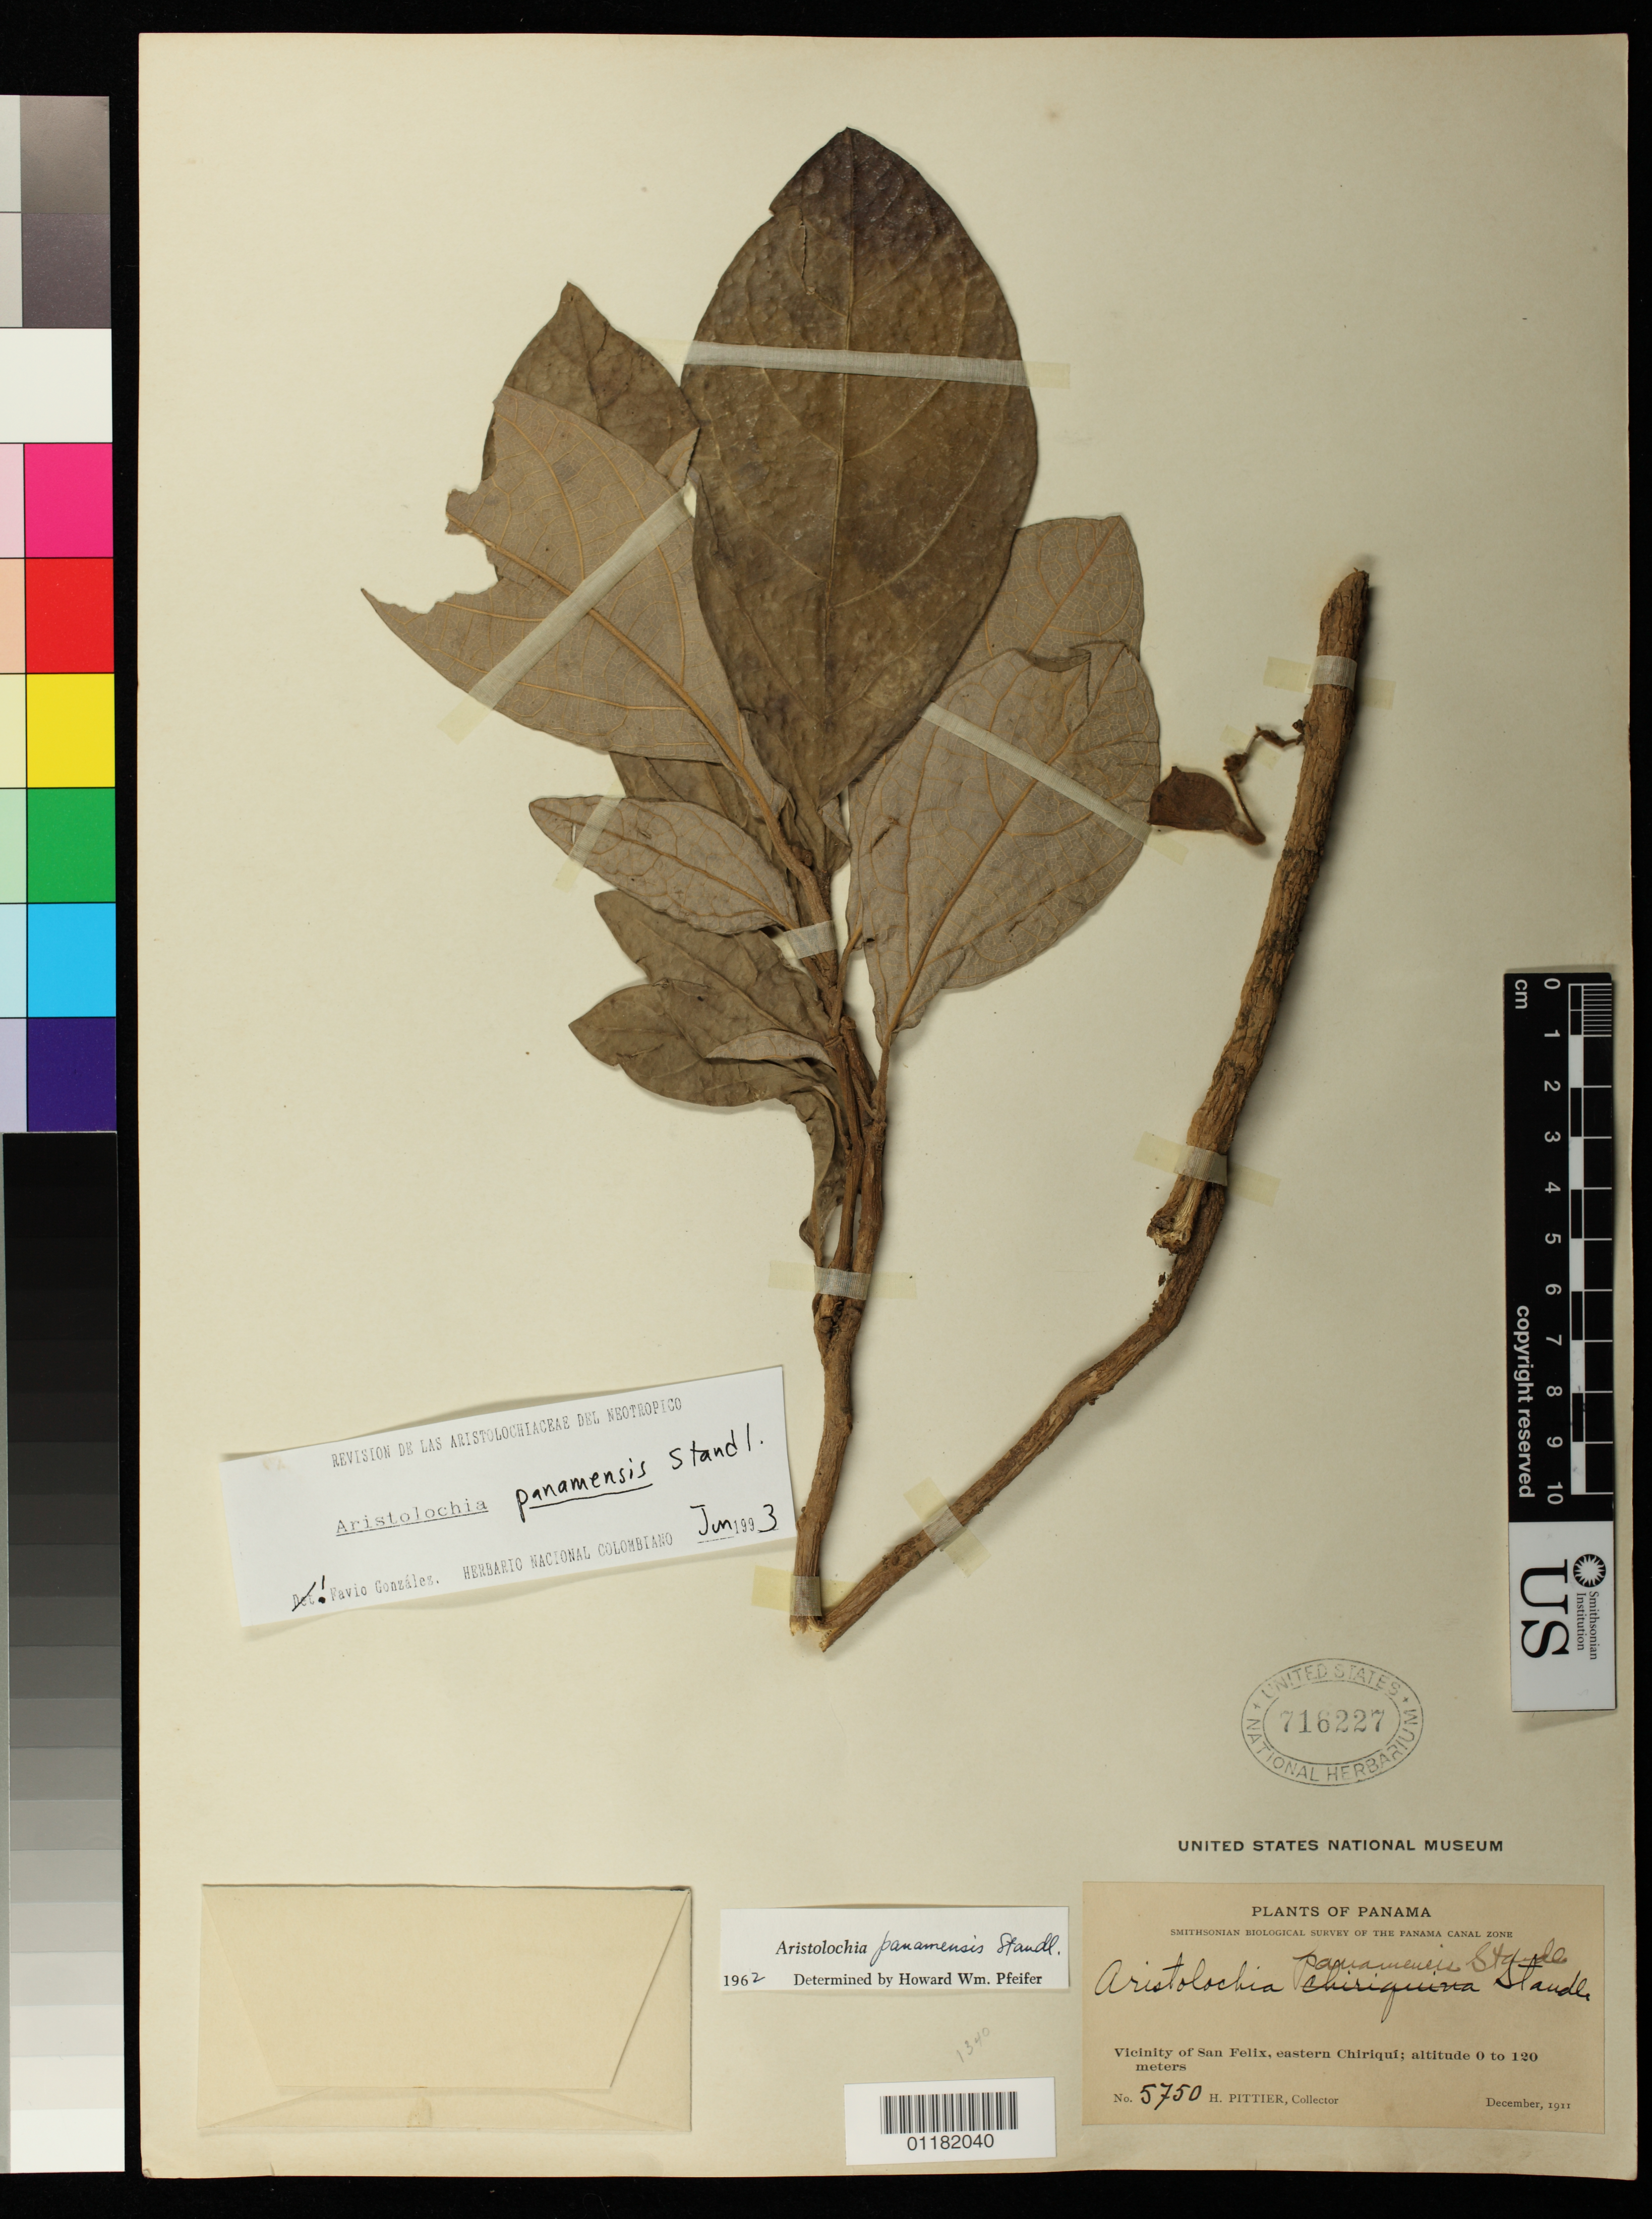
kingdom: Plantae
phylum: Tracheophyta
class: Magnoliopsida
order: Piperales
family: Aristolochiaceae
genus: Aristolochia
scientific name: Aristolochia panamensis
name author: Standl.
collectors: H. F. Pittier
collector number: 5750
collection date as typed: Dec 1911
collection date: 1911-12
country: Panama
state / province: Chiriquí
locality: Vicinity of San Felix, Eastern Chiriqui.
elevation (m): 0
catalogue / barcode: US 716227